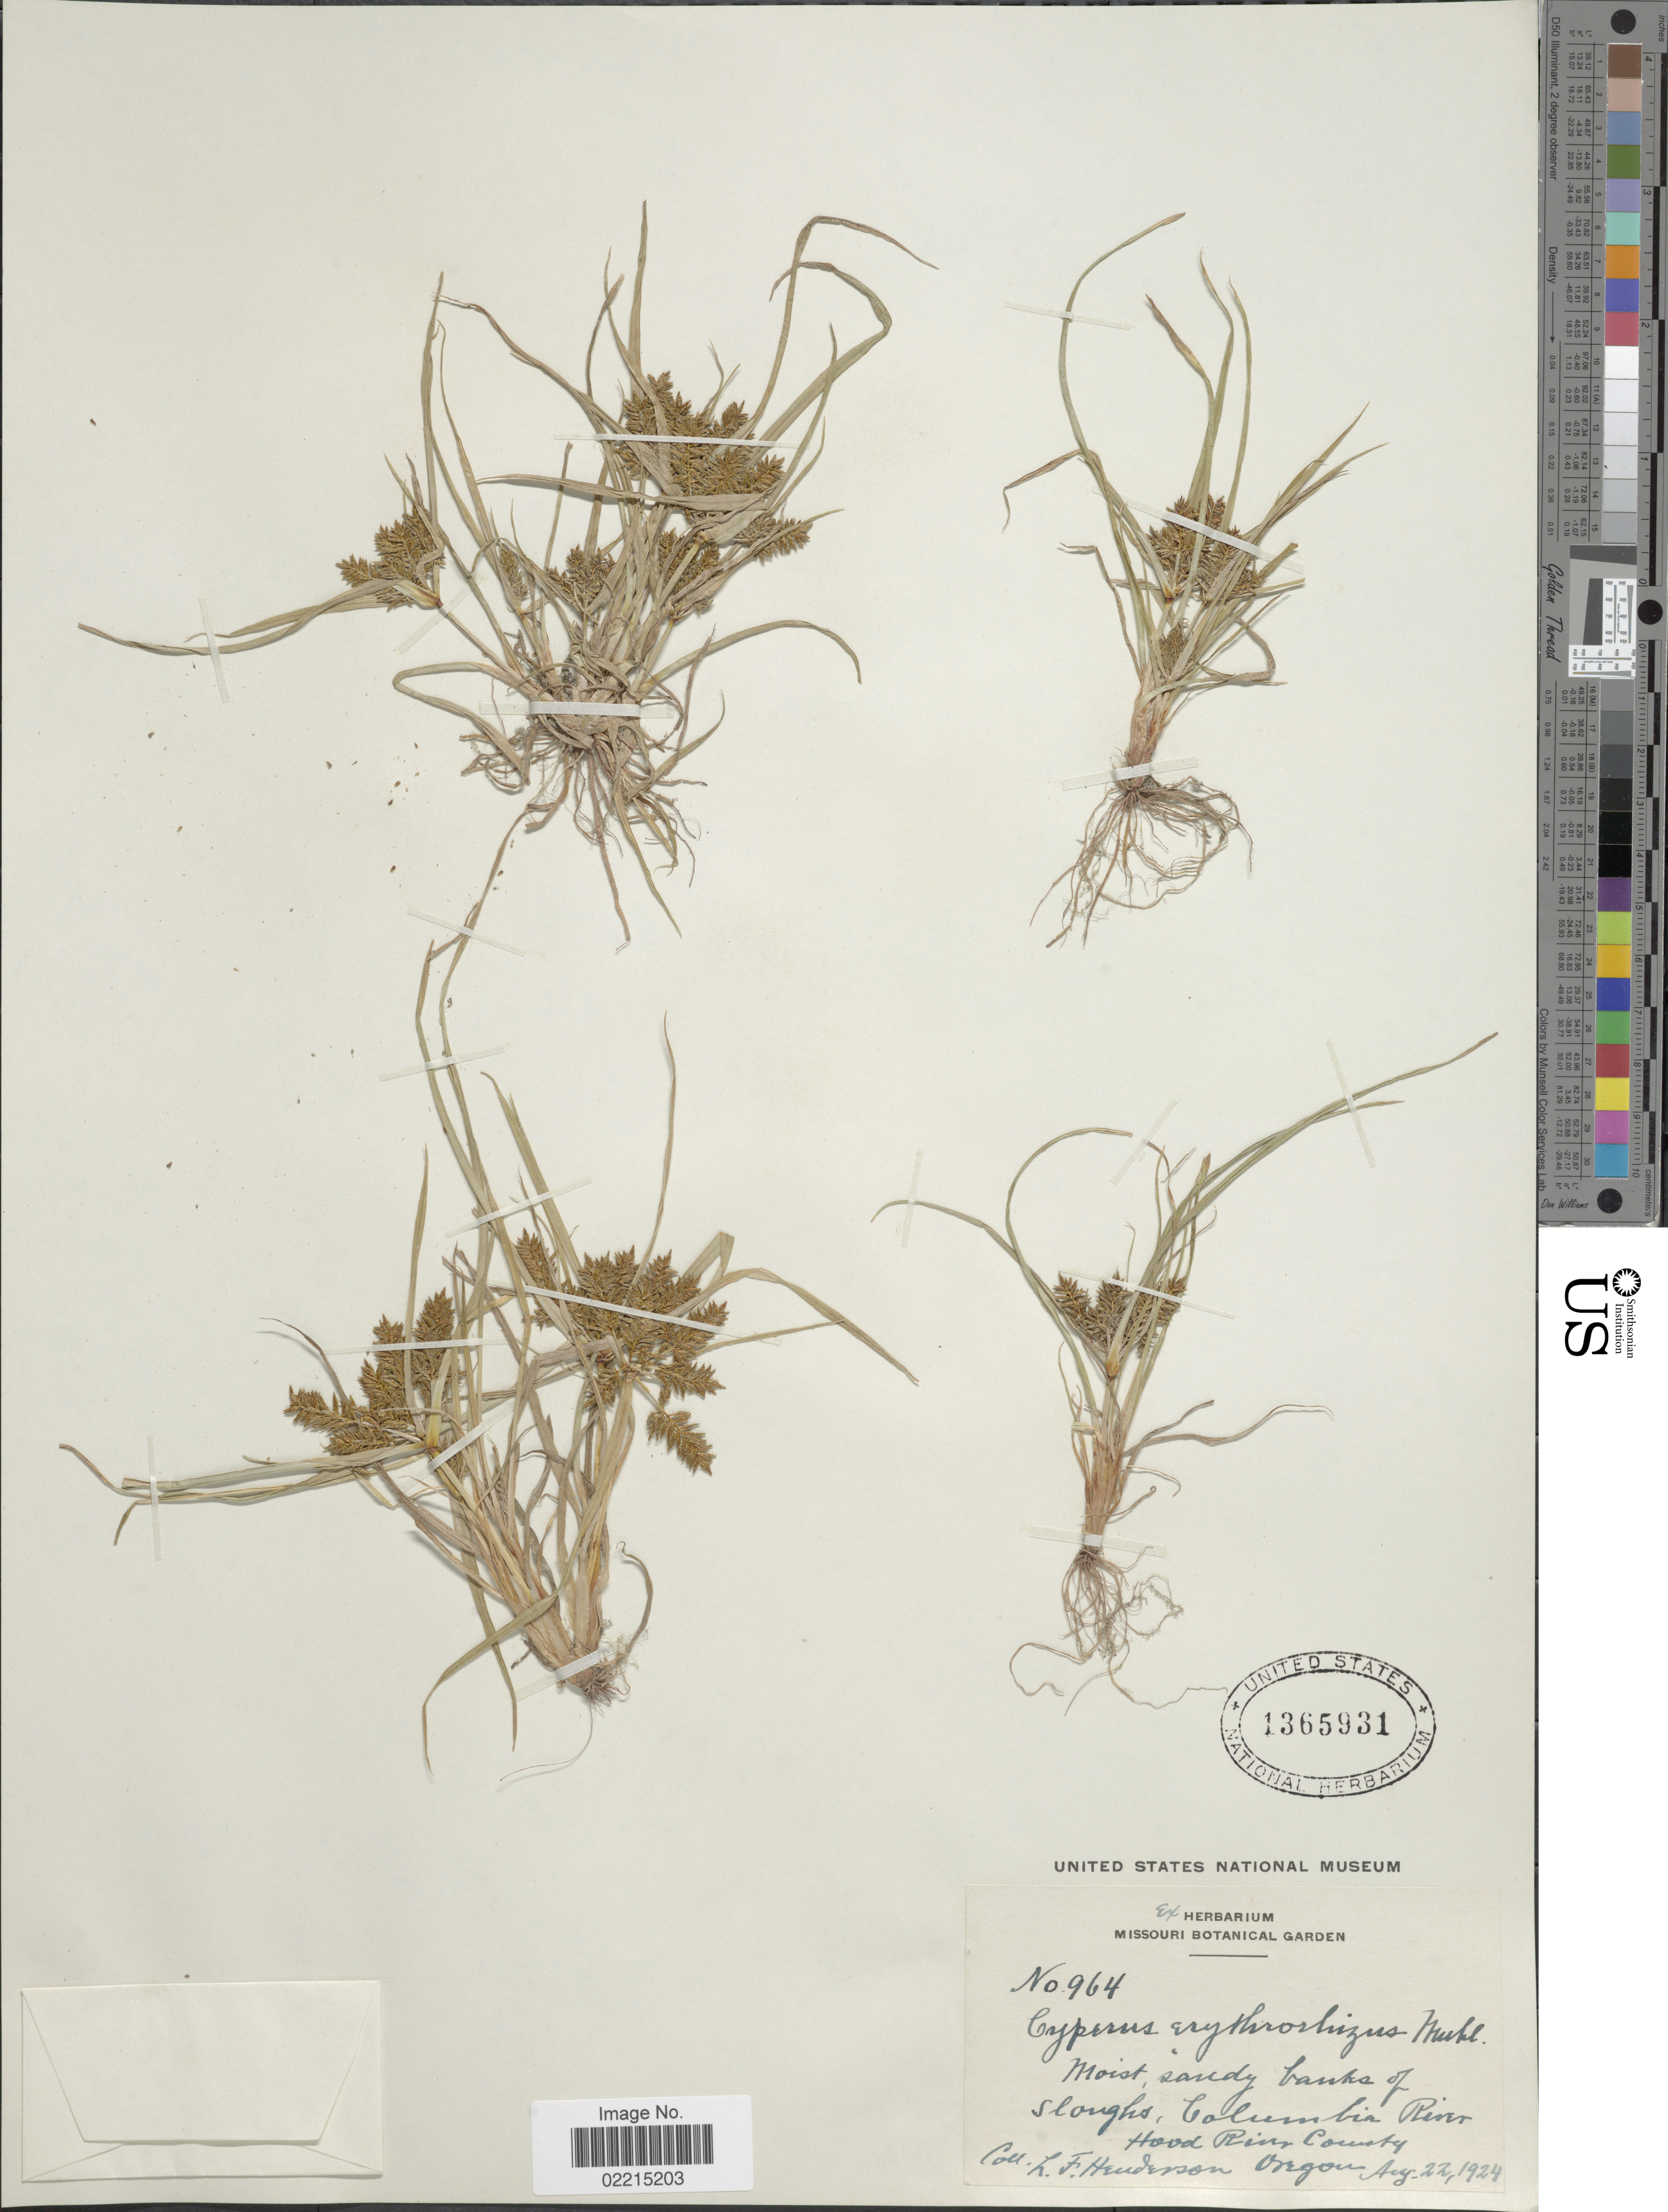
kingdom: Plantae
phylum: Tracheophyta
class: Liliopsida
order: Poales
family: Cyperaceae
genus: Cyperus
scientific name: Cyperus erythrorhizos Muhl.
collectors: L. Henderson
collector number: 964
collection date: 1924-08-22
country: United States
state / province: Oregon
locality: Sandy banks of Sloughs, Columbia River, Hood River County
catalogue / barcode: US 1365931